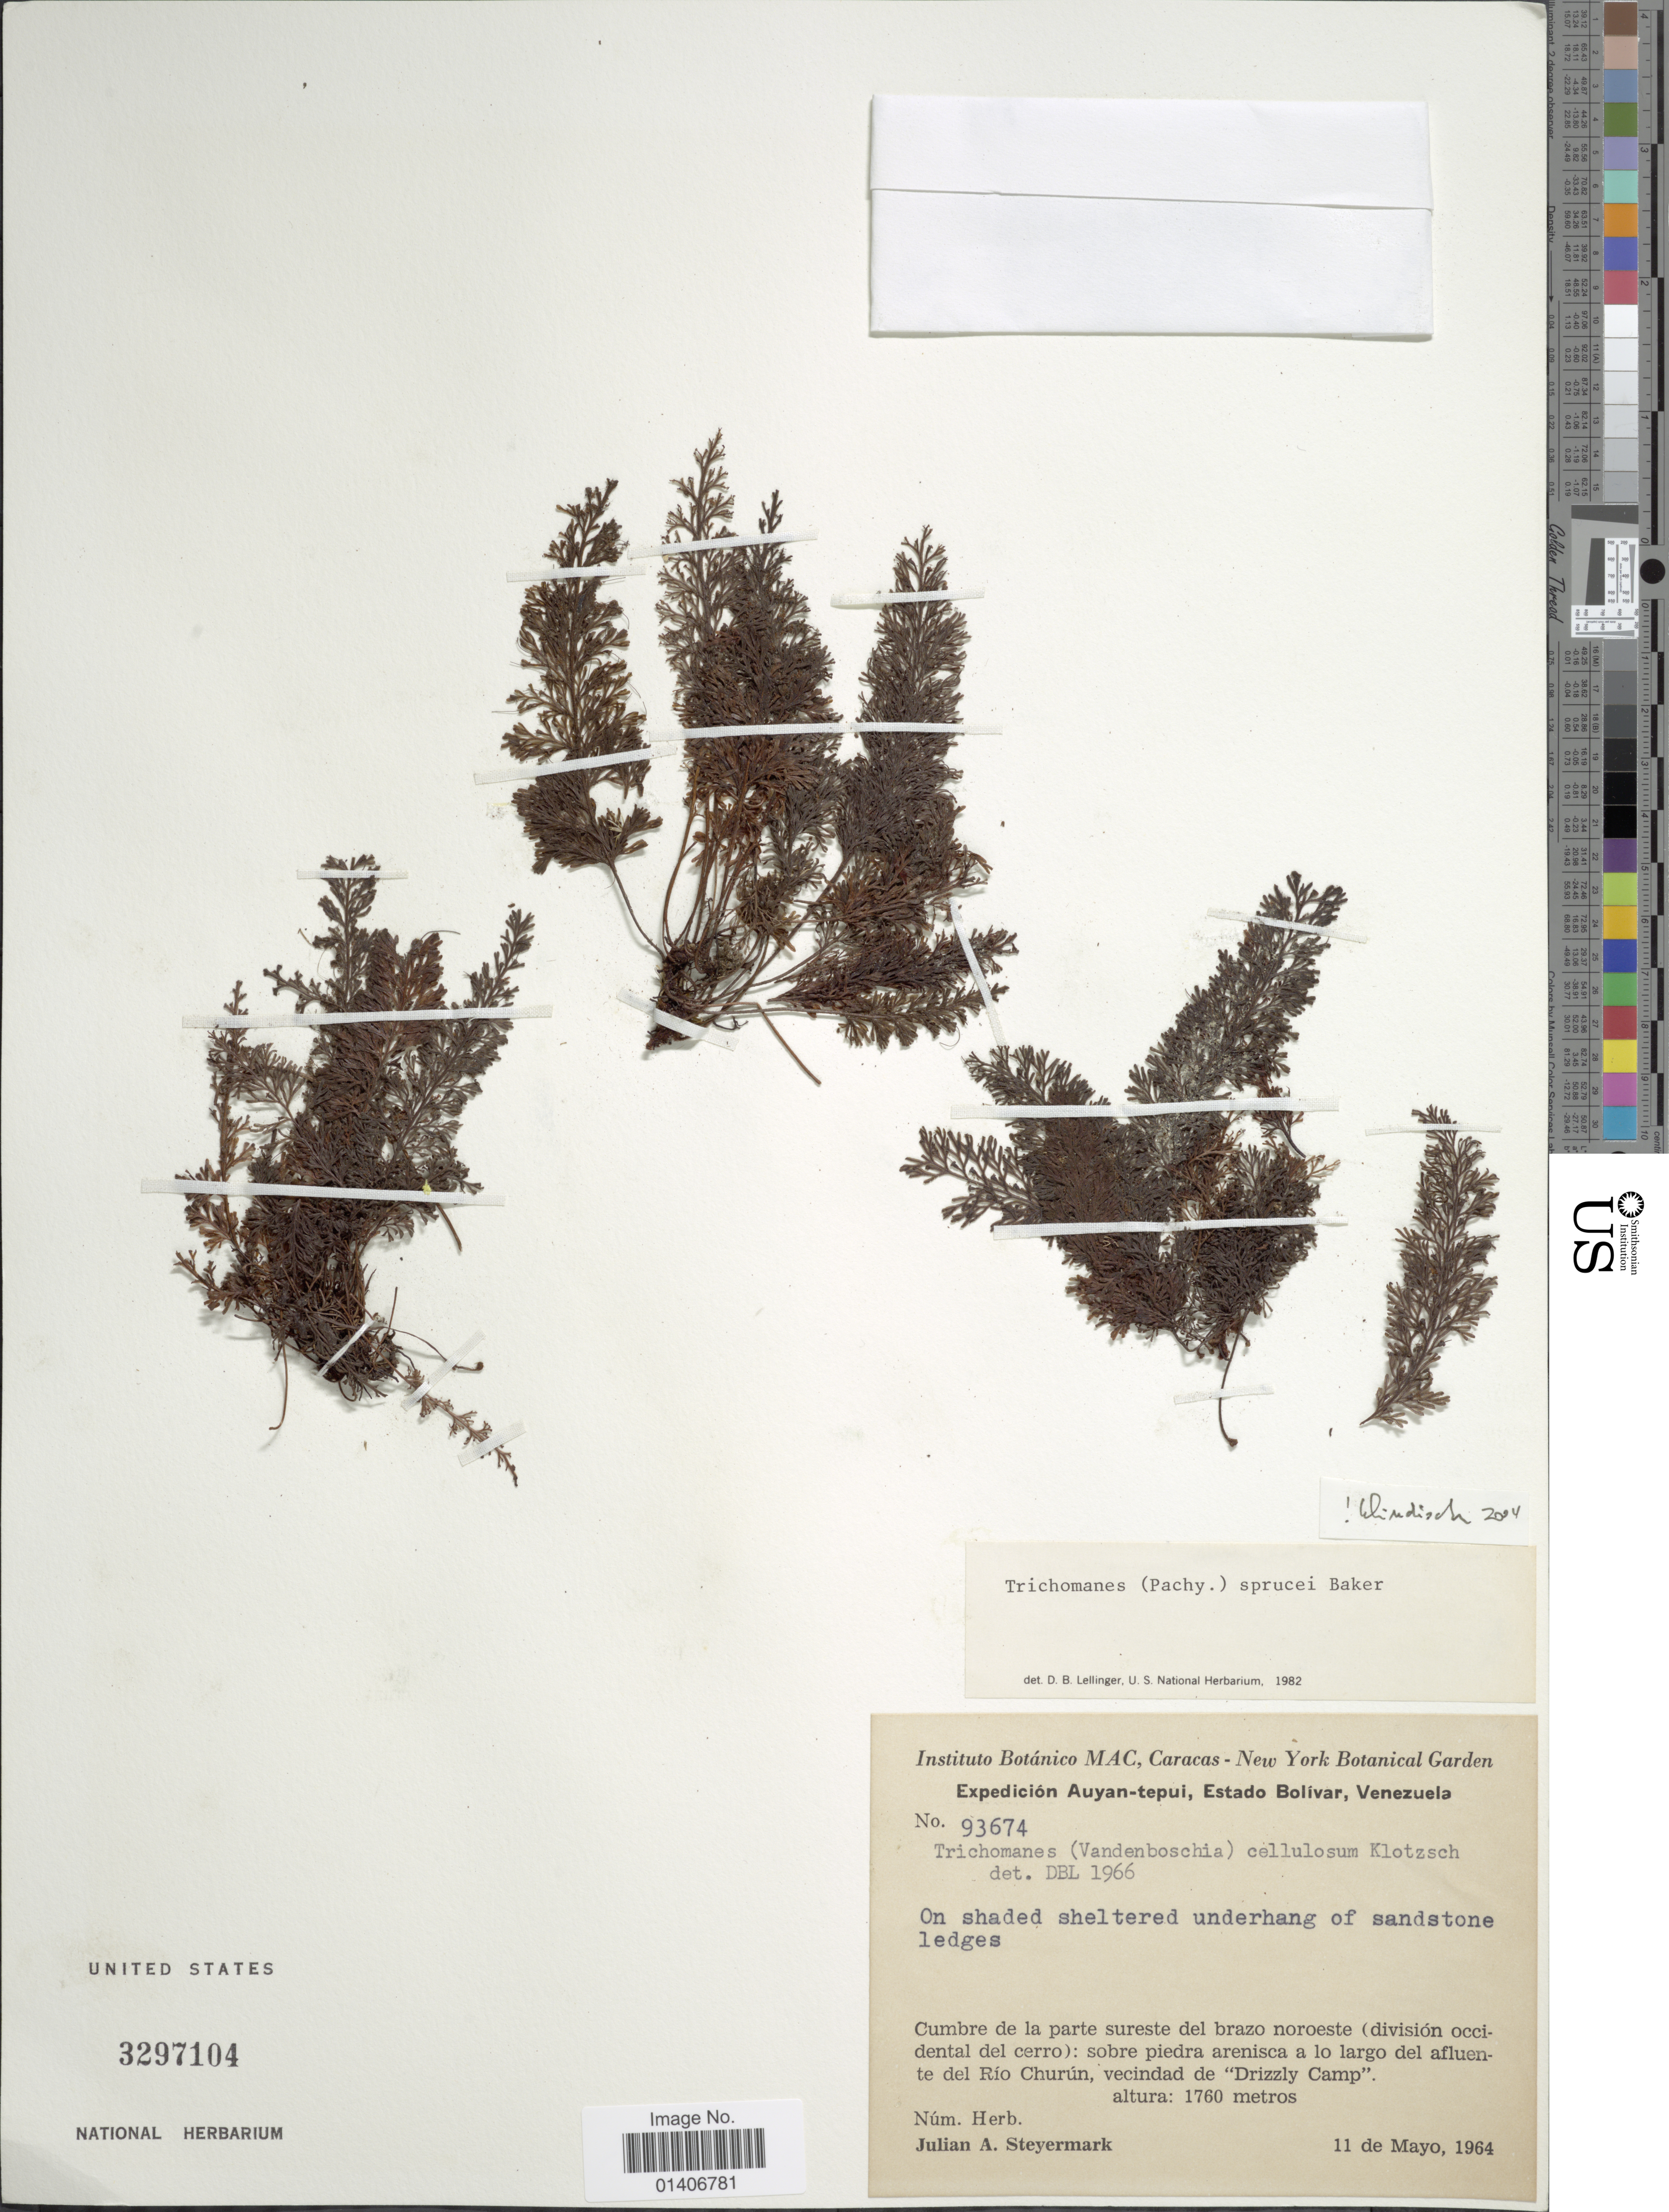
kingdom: Plantae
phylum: Tracheophyta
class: Polypodiopsida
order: Hymenophyllales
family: Hymenophyllaceae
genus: Abrodictyum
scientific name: Abrodictyum sprucei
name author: (Baker) Ebihara & Dubuisson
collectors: J. Steyermark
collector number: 93674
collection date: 1964-05-11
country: Venezuela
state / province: Bolivar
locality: Auyan-tepui, Cumbre de la parte sureste del brazo noroeste (división occidental del cerro): sobre peidra arenisca a lo largo del afluente del Rio Churun, vecindad de 'Drizzly Camp'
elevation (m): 1760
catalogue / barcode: US 3297104